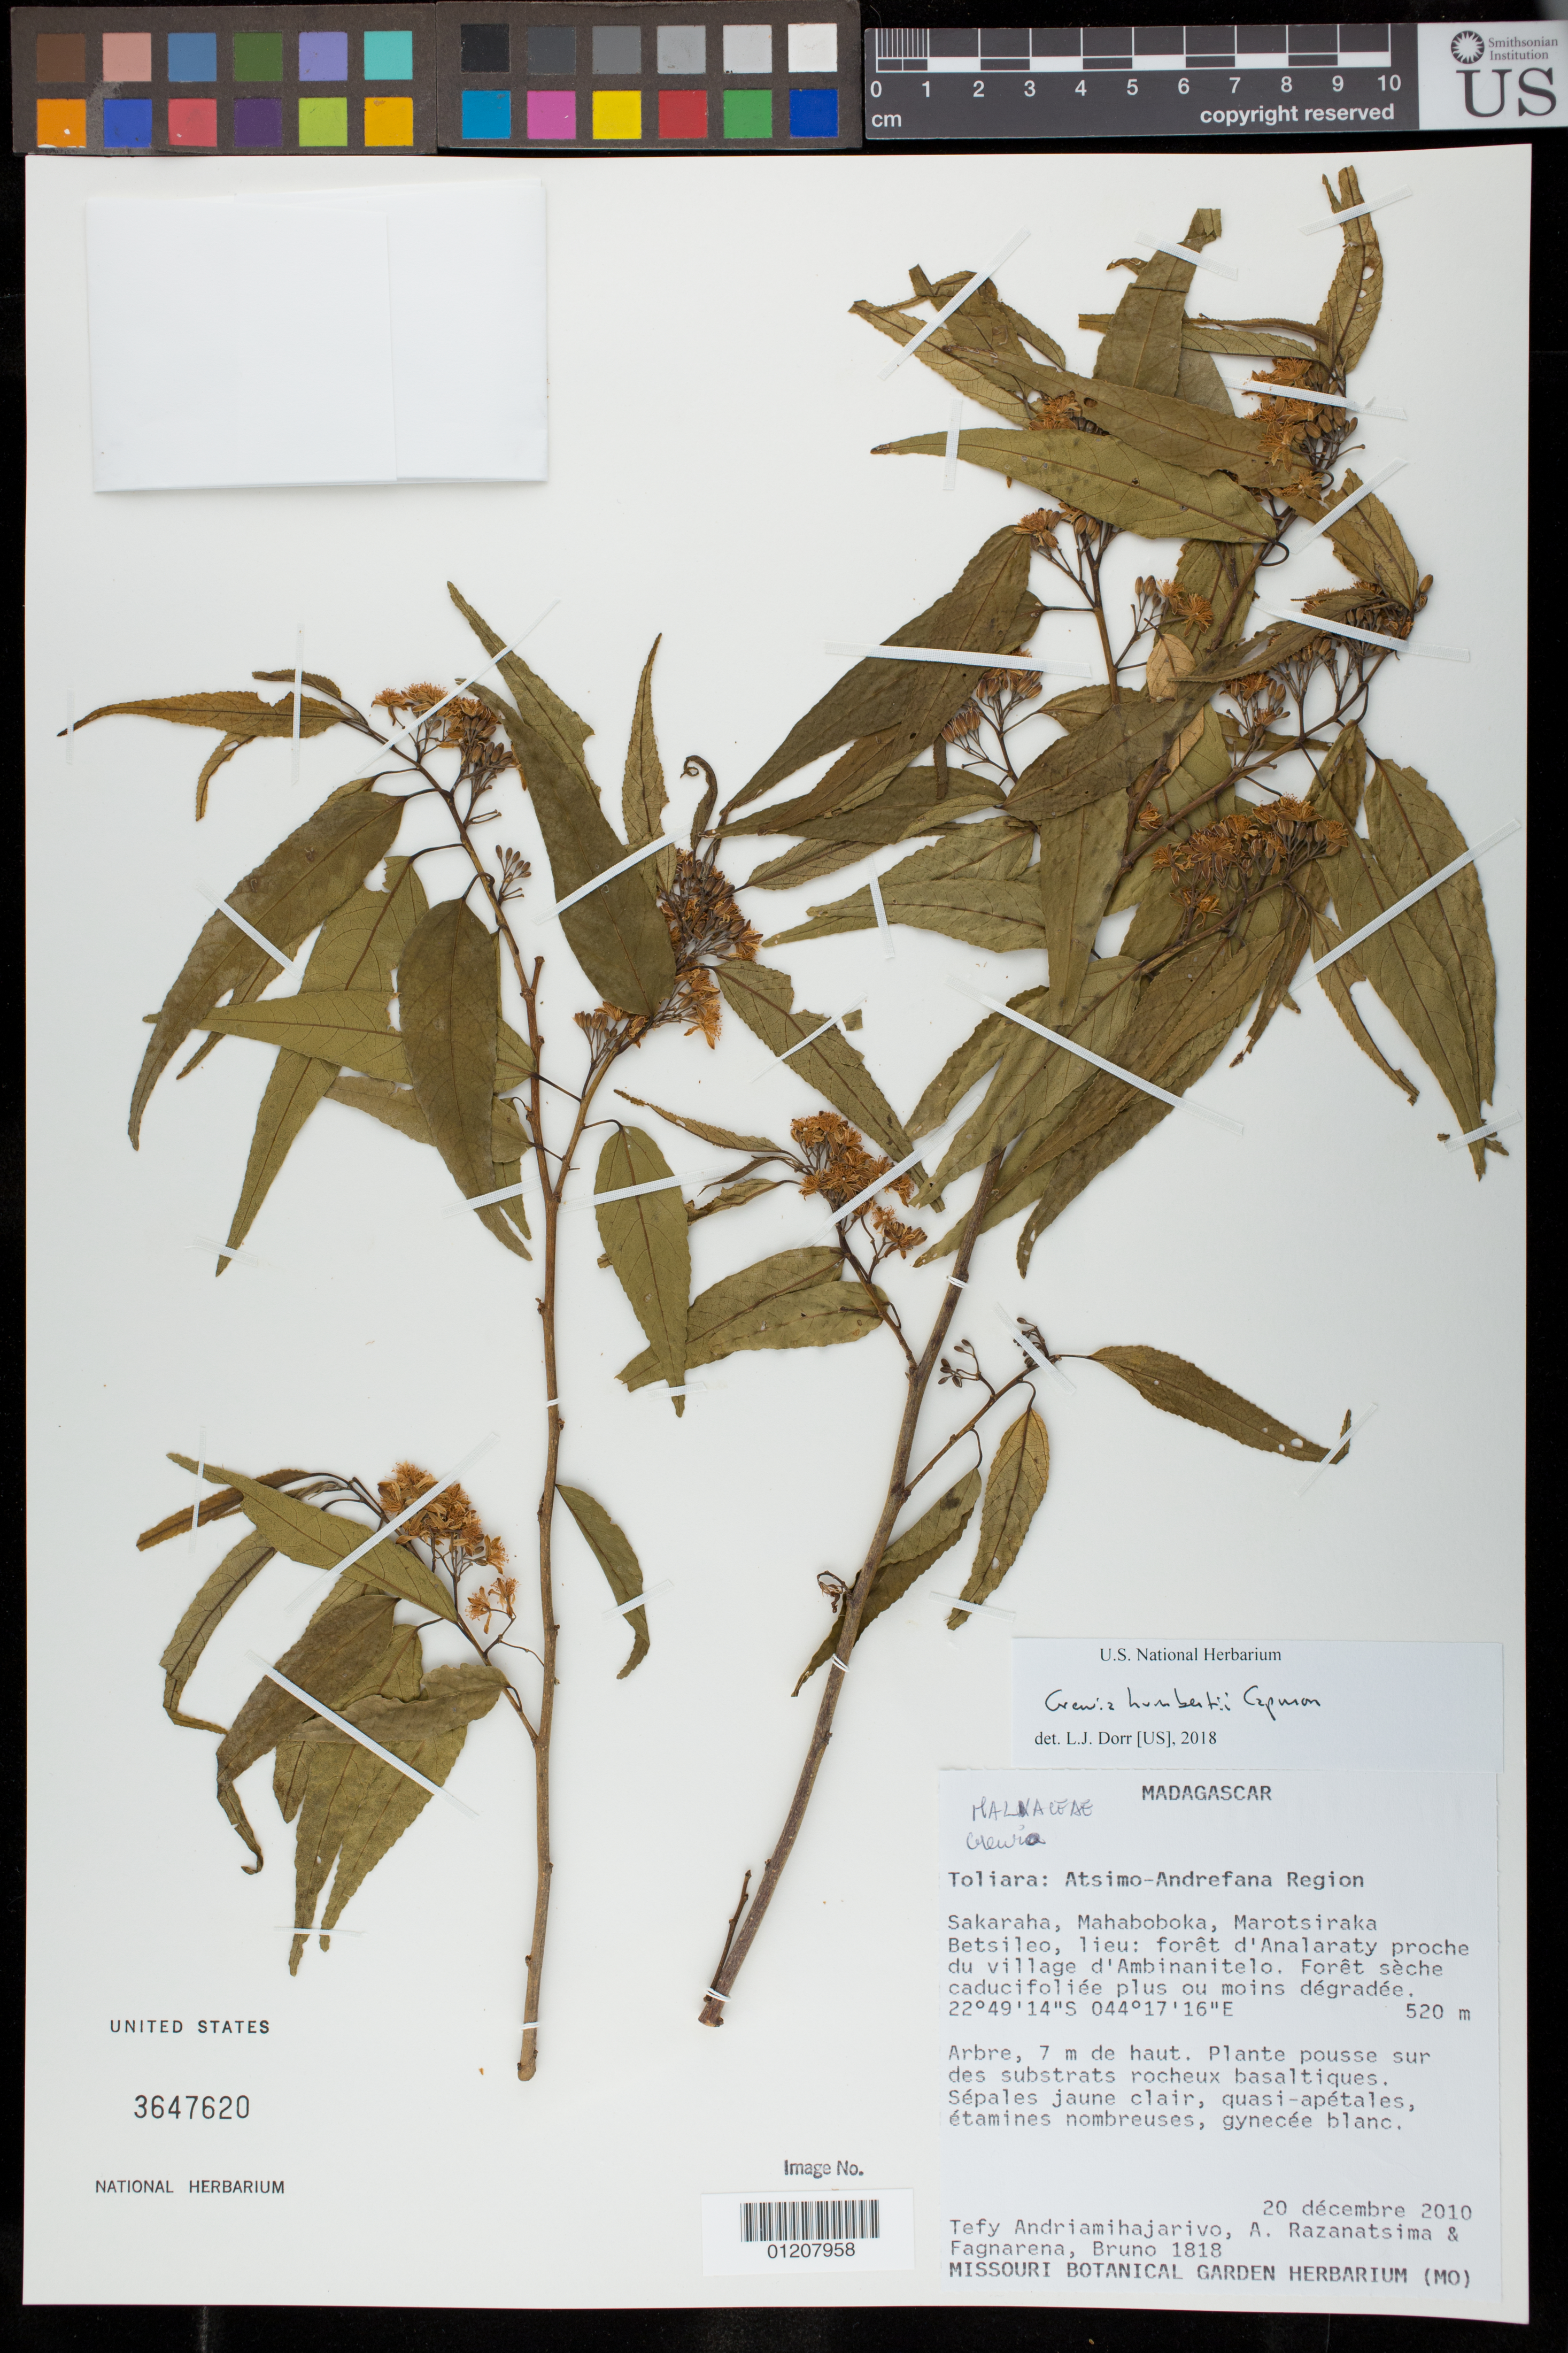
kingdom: Plantae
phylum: Tracheophyta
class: Magnoliopsida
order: Malvales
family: Malvaceae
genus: Grewia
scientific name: Grewia humbertii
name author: Capuron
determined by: Dorr, L. J., (BOT), Smithsonian Institution - National Museum of Natural History (UNITED STATES)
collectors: T. H. Andriamihajarivo, A. Razanatsima & B. Fagnarena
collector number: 1818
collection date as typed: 20 Dec 2010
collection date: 2010-12-20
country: Madagascar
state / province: Atsimo-Andrefana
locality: Toliara: Atsimo-Andrefana Region. Sakaraha, Mahaboboka, Marotsiraka Betsileo, lieu: forêt d'Analaraty proche du village d'Ambinanitelo. Forêt sèche caducifoliée plus ou moins dégradée.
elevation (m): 520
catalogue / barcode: US 3647620